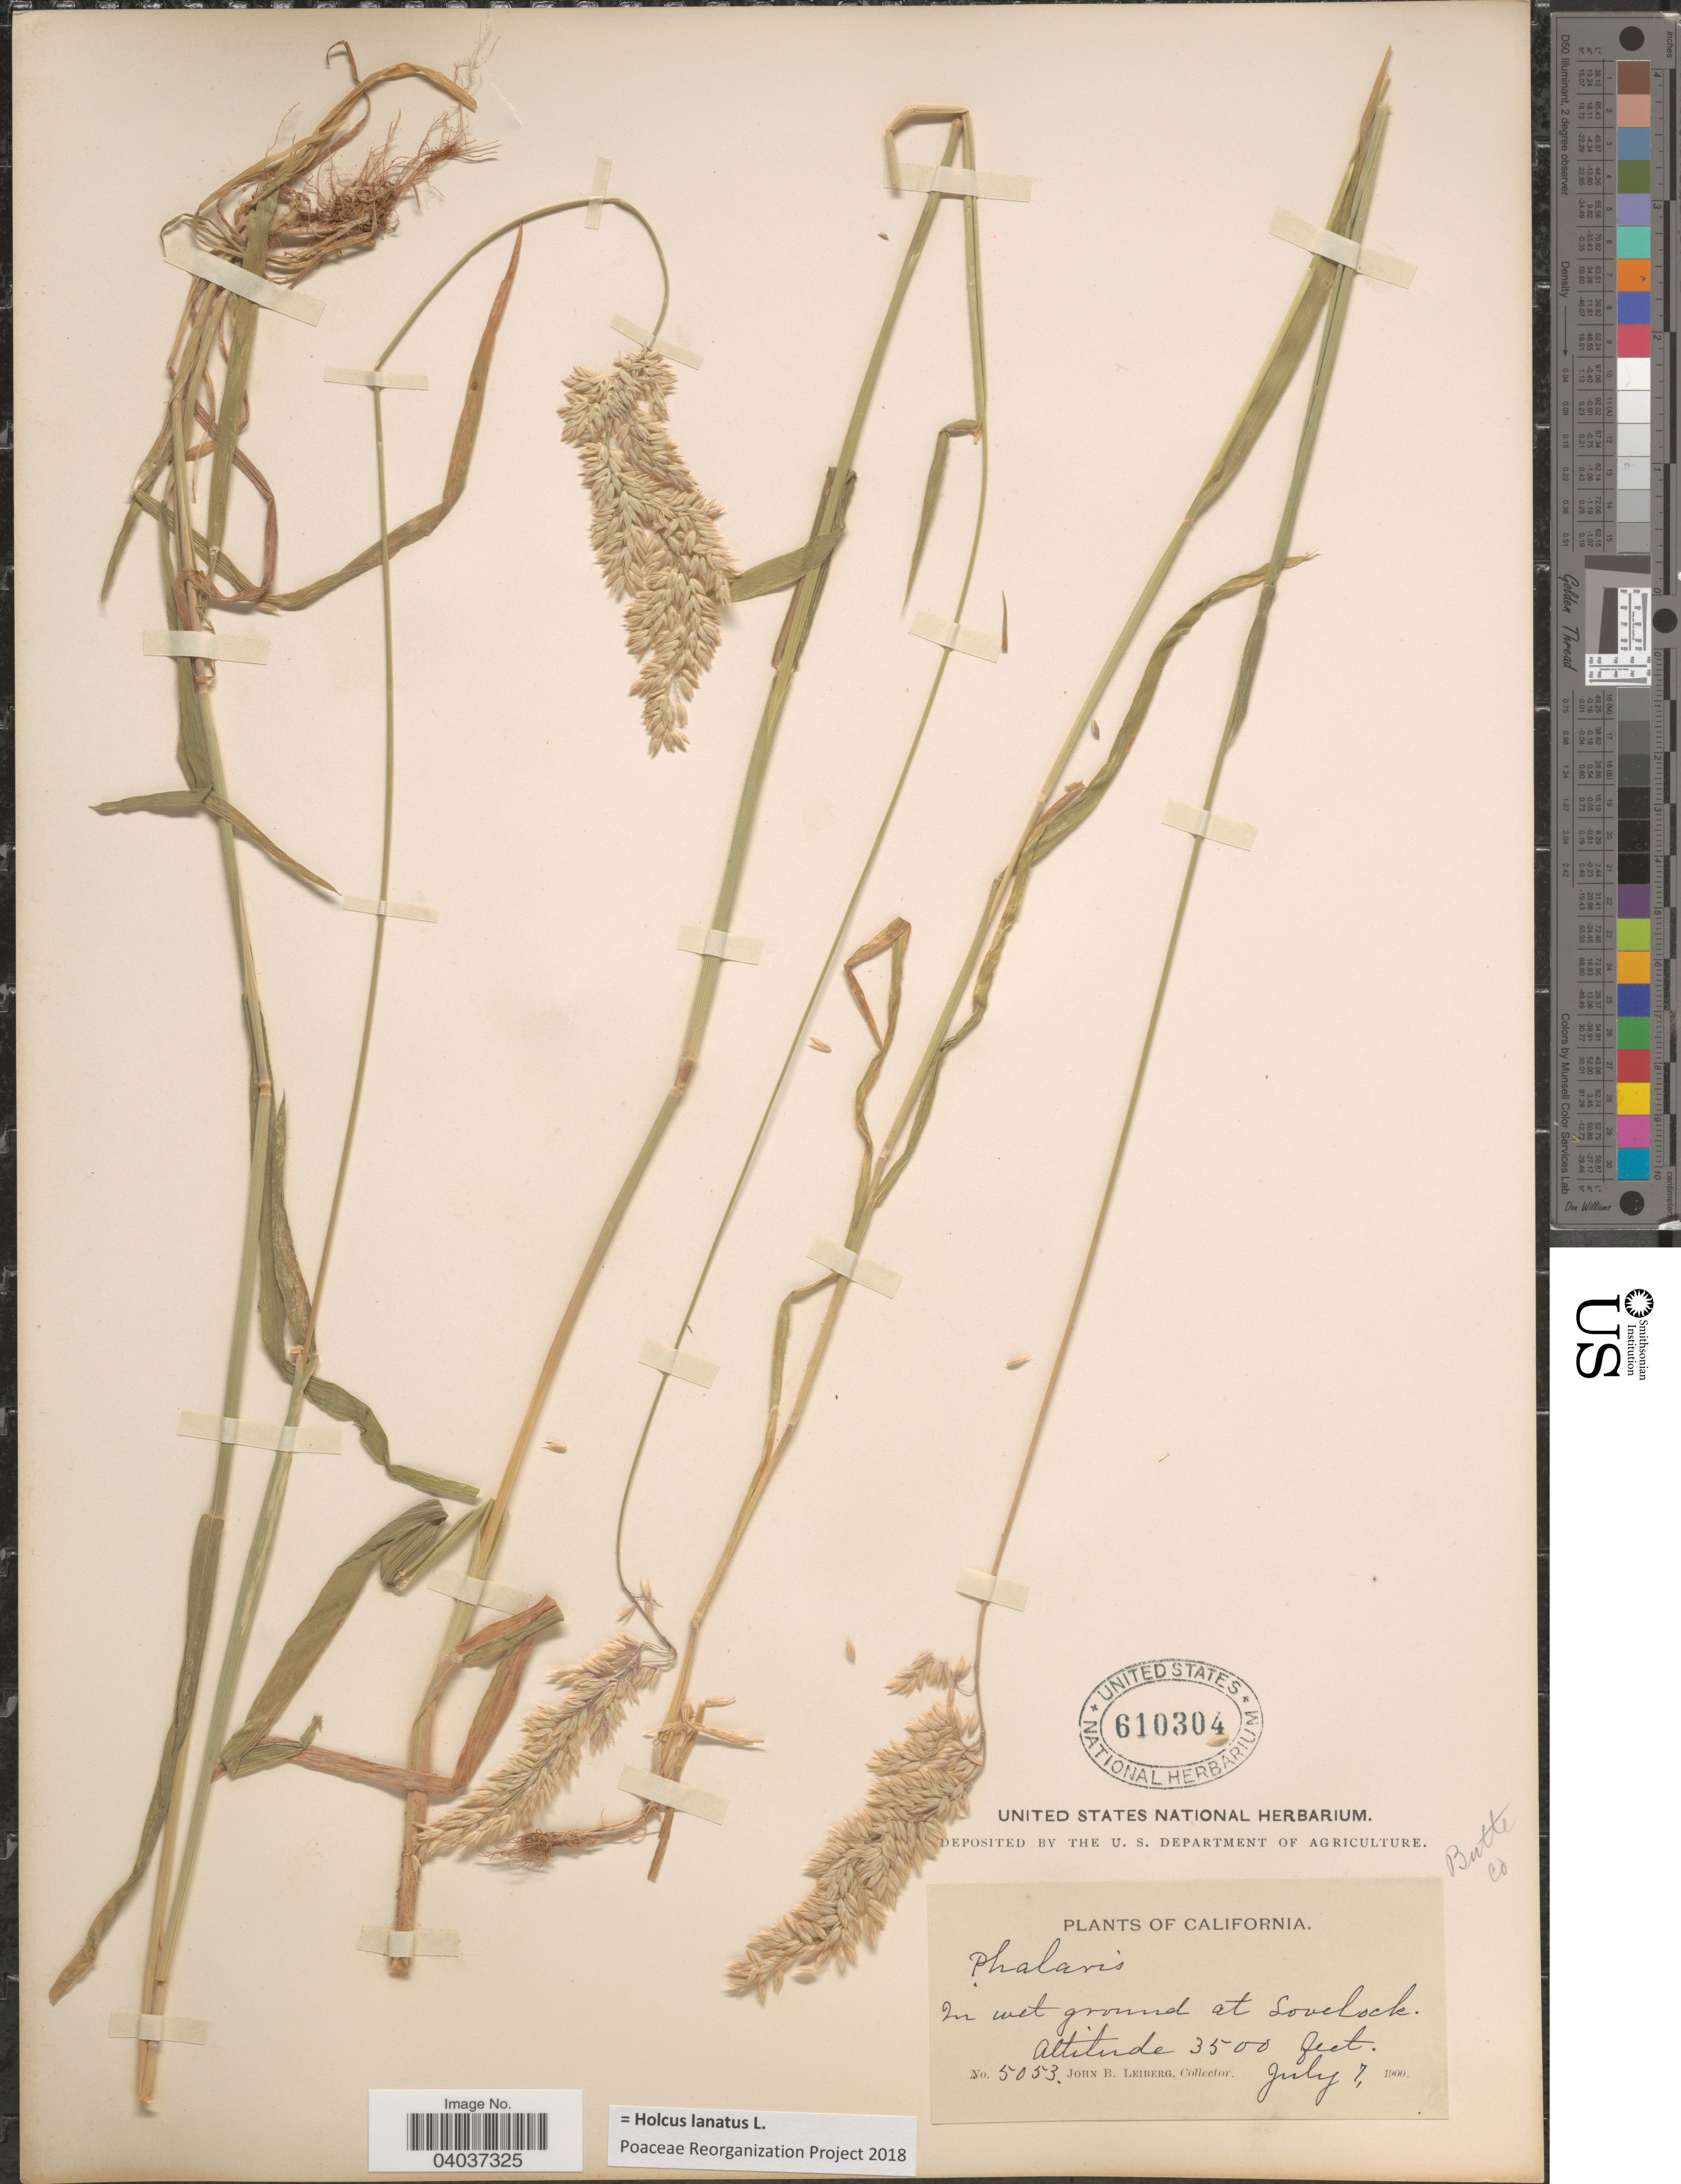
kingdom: Plantae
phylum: Tracheophyta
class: Liliopsida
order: Poales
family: Poaceae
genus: Holcus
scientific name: Holcus lanatus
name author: L.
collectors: J. B. Leiberg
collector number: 5053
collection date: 1900-07-07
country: United States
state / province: California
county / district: Butte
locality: In wet ground at Lovelock. Butte Co.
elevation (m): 1067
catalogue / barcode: US 610304